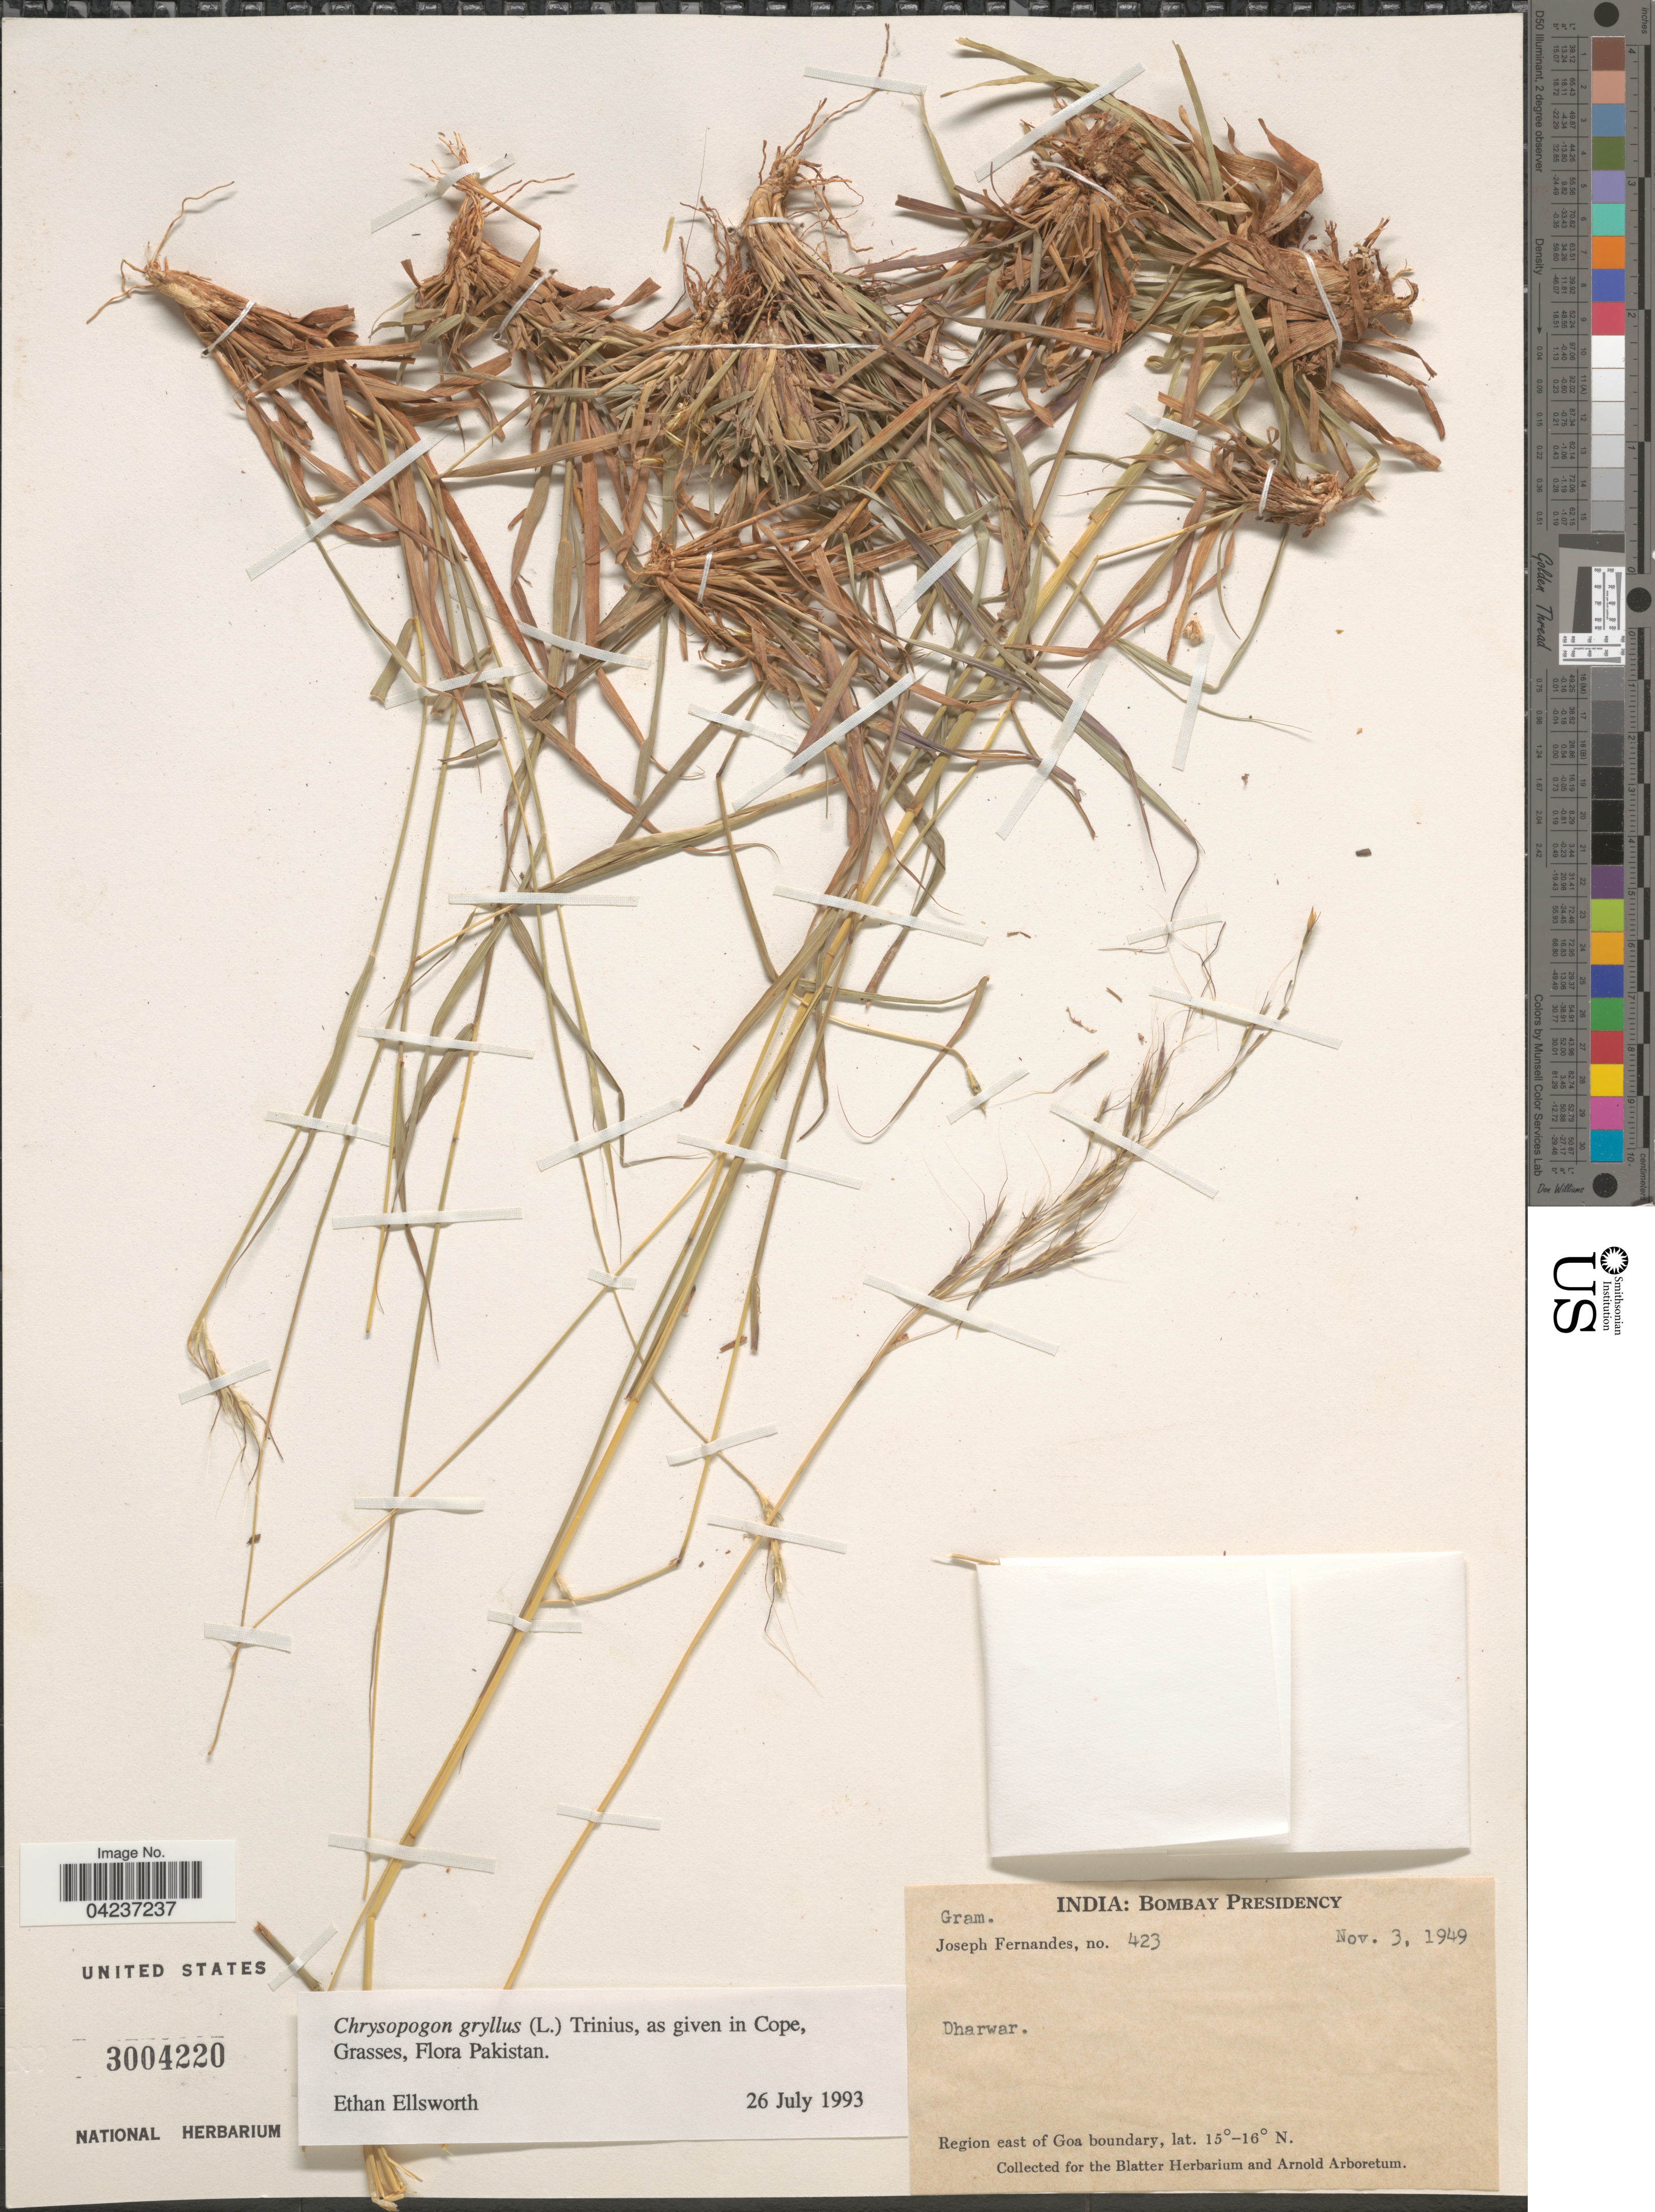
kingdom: Plantae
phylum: Tracheophyta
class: Liliopsida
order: Poales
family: Poaceae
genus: Chrysopogon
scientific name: Chrysopogon gryllus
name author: (L.) Trin.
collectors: J. Fernandes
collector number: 423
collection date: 1949-11-03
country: India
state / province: Goa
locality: Bombay Presidency. Dharwar. Region east of Goa boundary.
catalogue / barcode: US 3004220